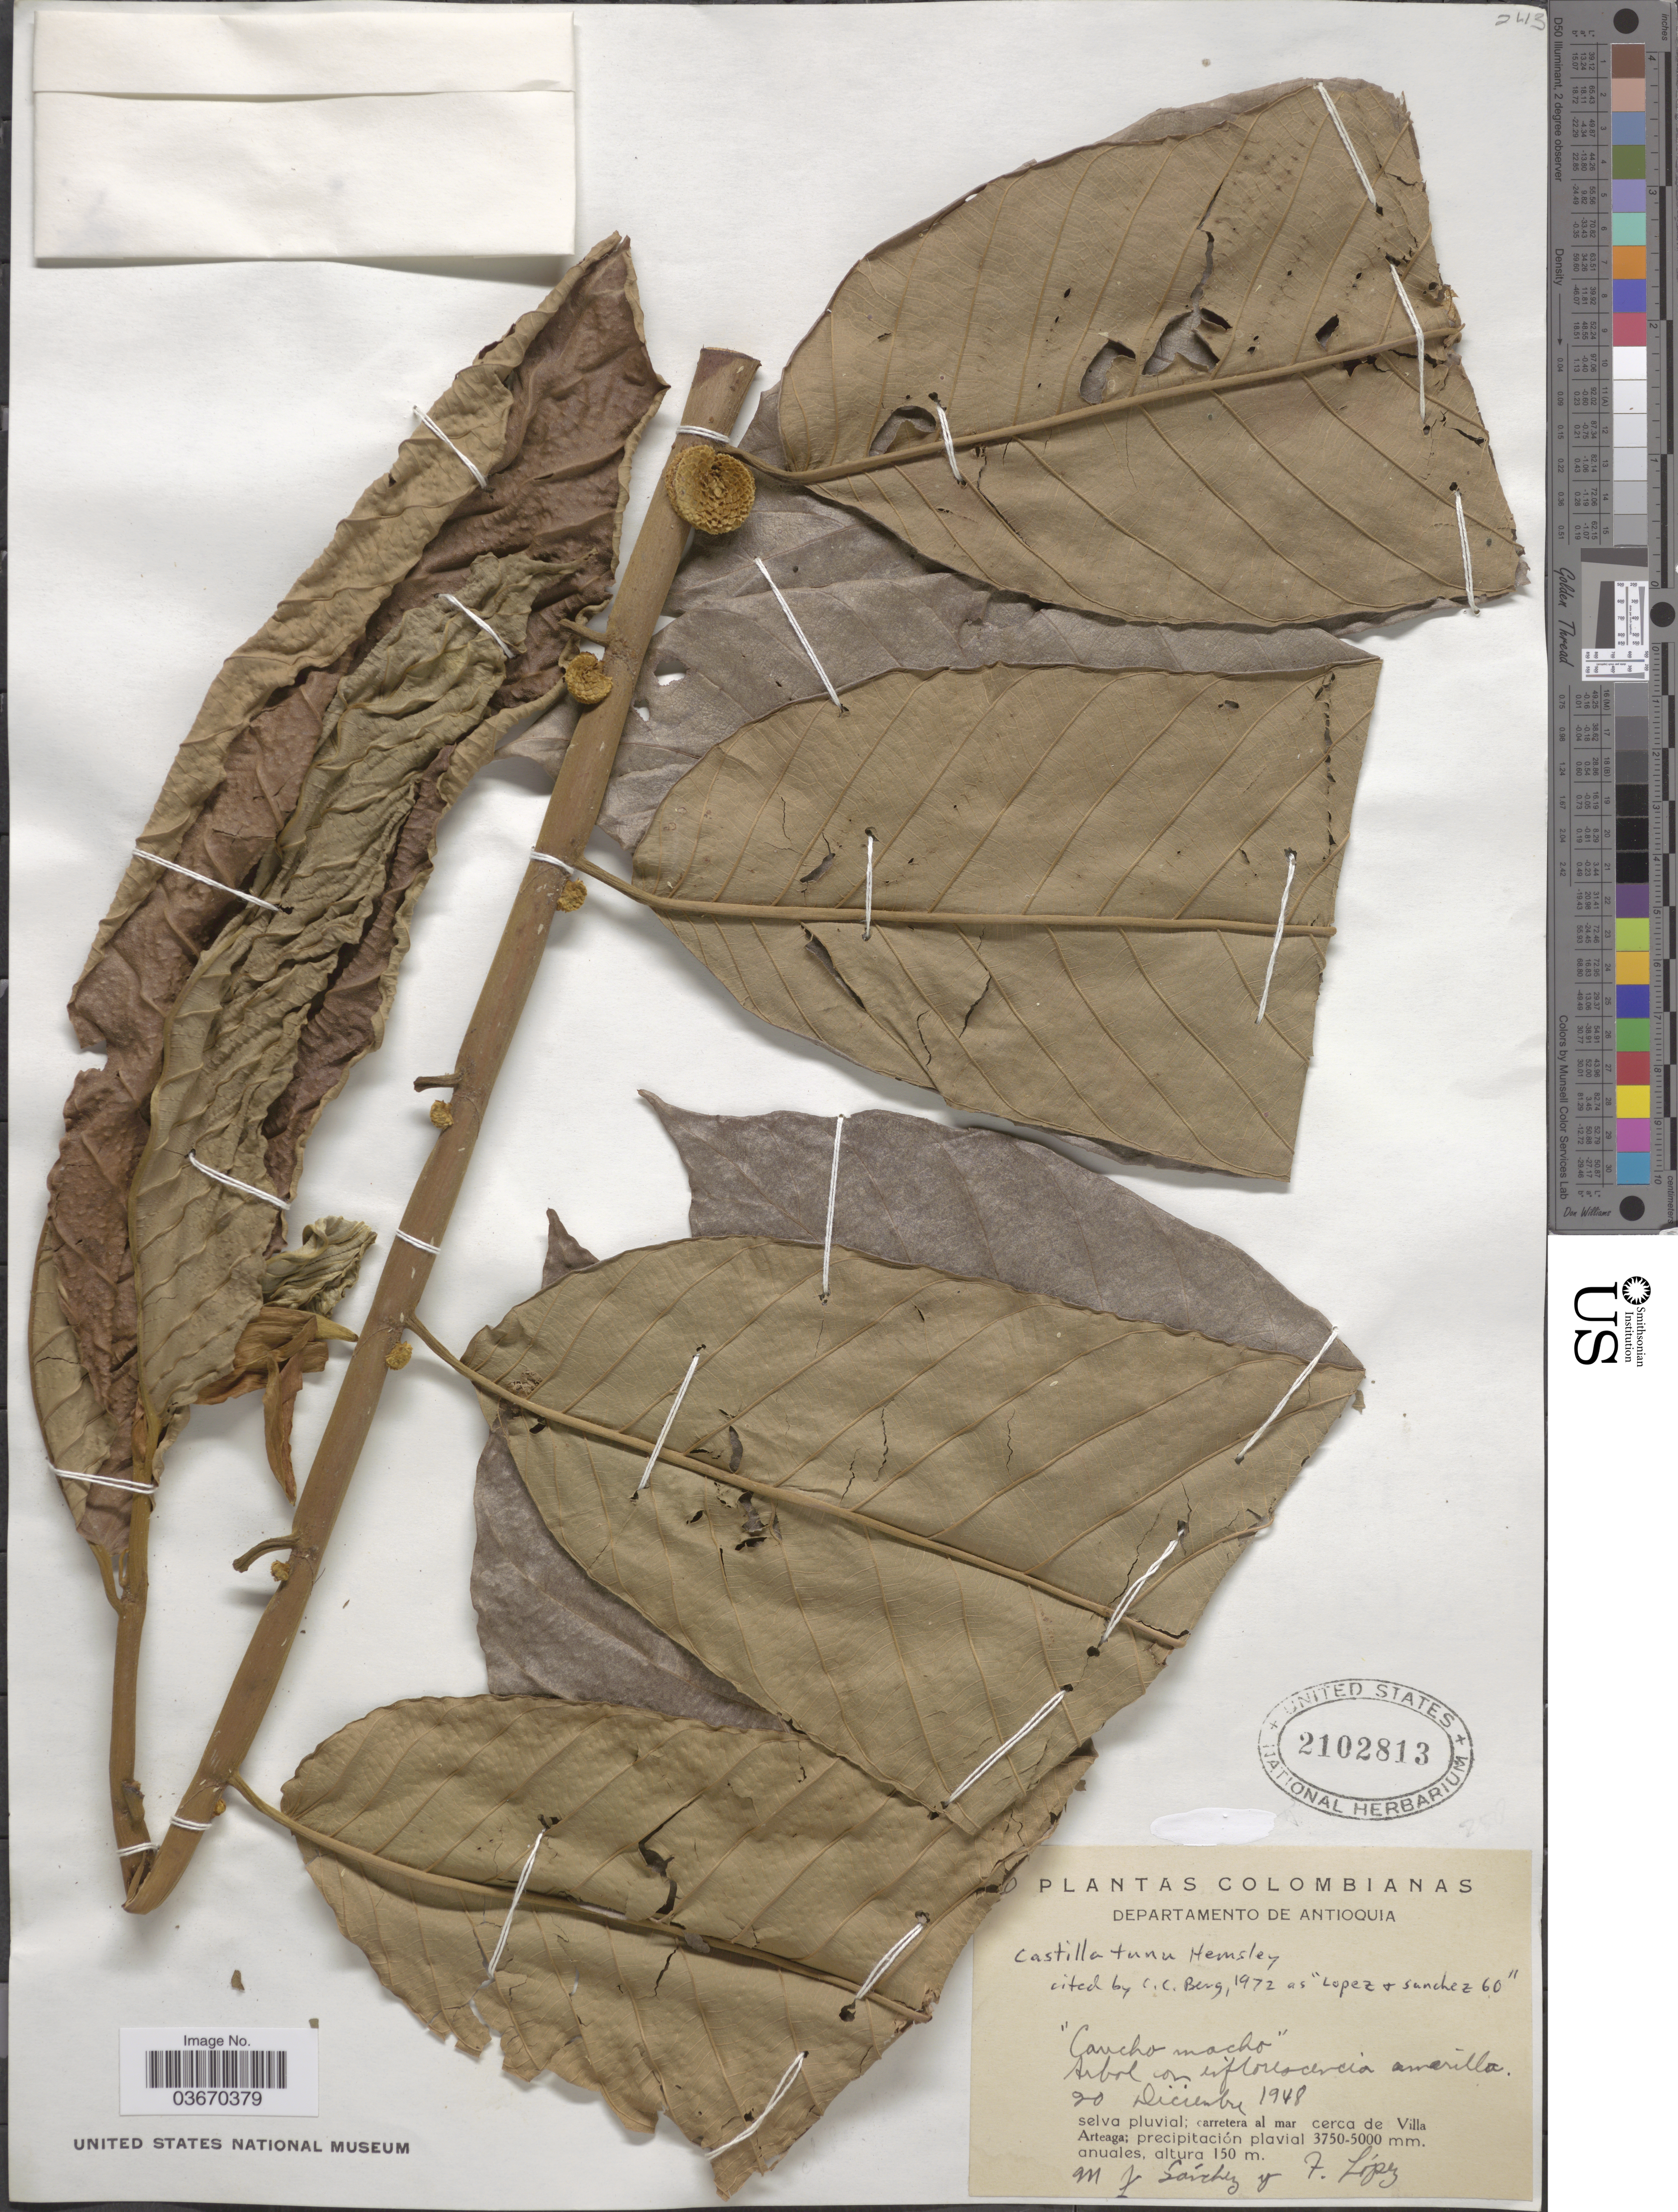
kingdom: Plantae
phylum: Tracheophyta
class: Magnoliopsida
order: Rosales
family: Moraceae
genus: Castilla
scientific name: Castilla tunu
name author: Hemsl.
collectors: M. Sanchez & F. Lopéz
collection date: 1948-12-20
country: Colombia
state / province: Antioquia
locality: Departamento de Antioquia. Carretera al mar cerca de Villa Arteaga.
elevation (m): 150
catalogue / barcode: US 2102813